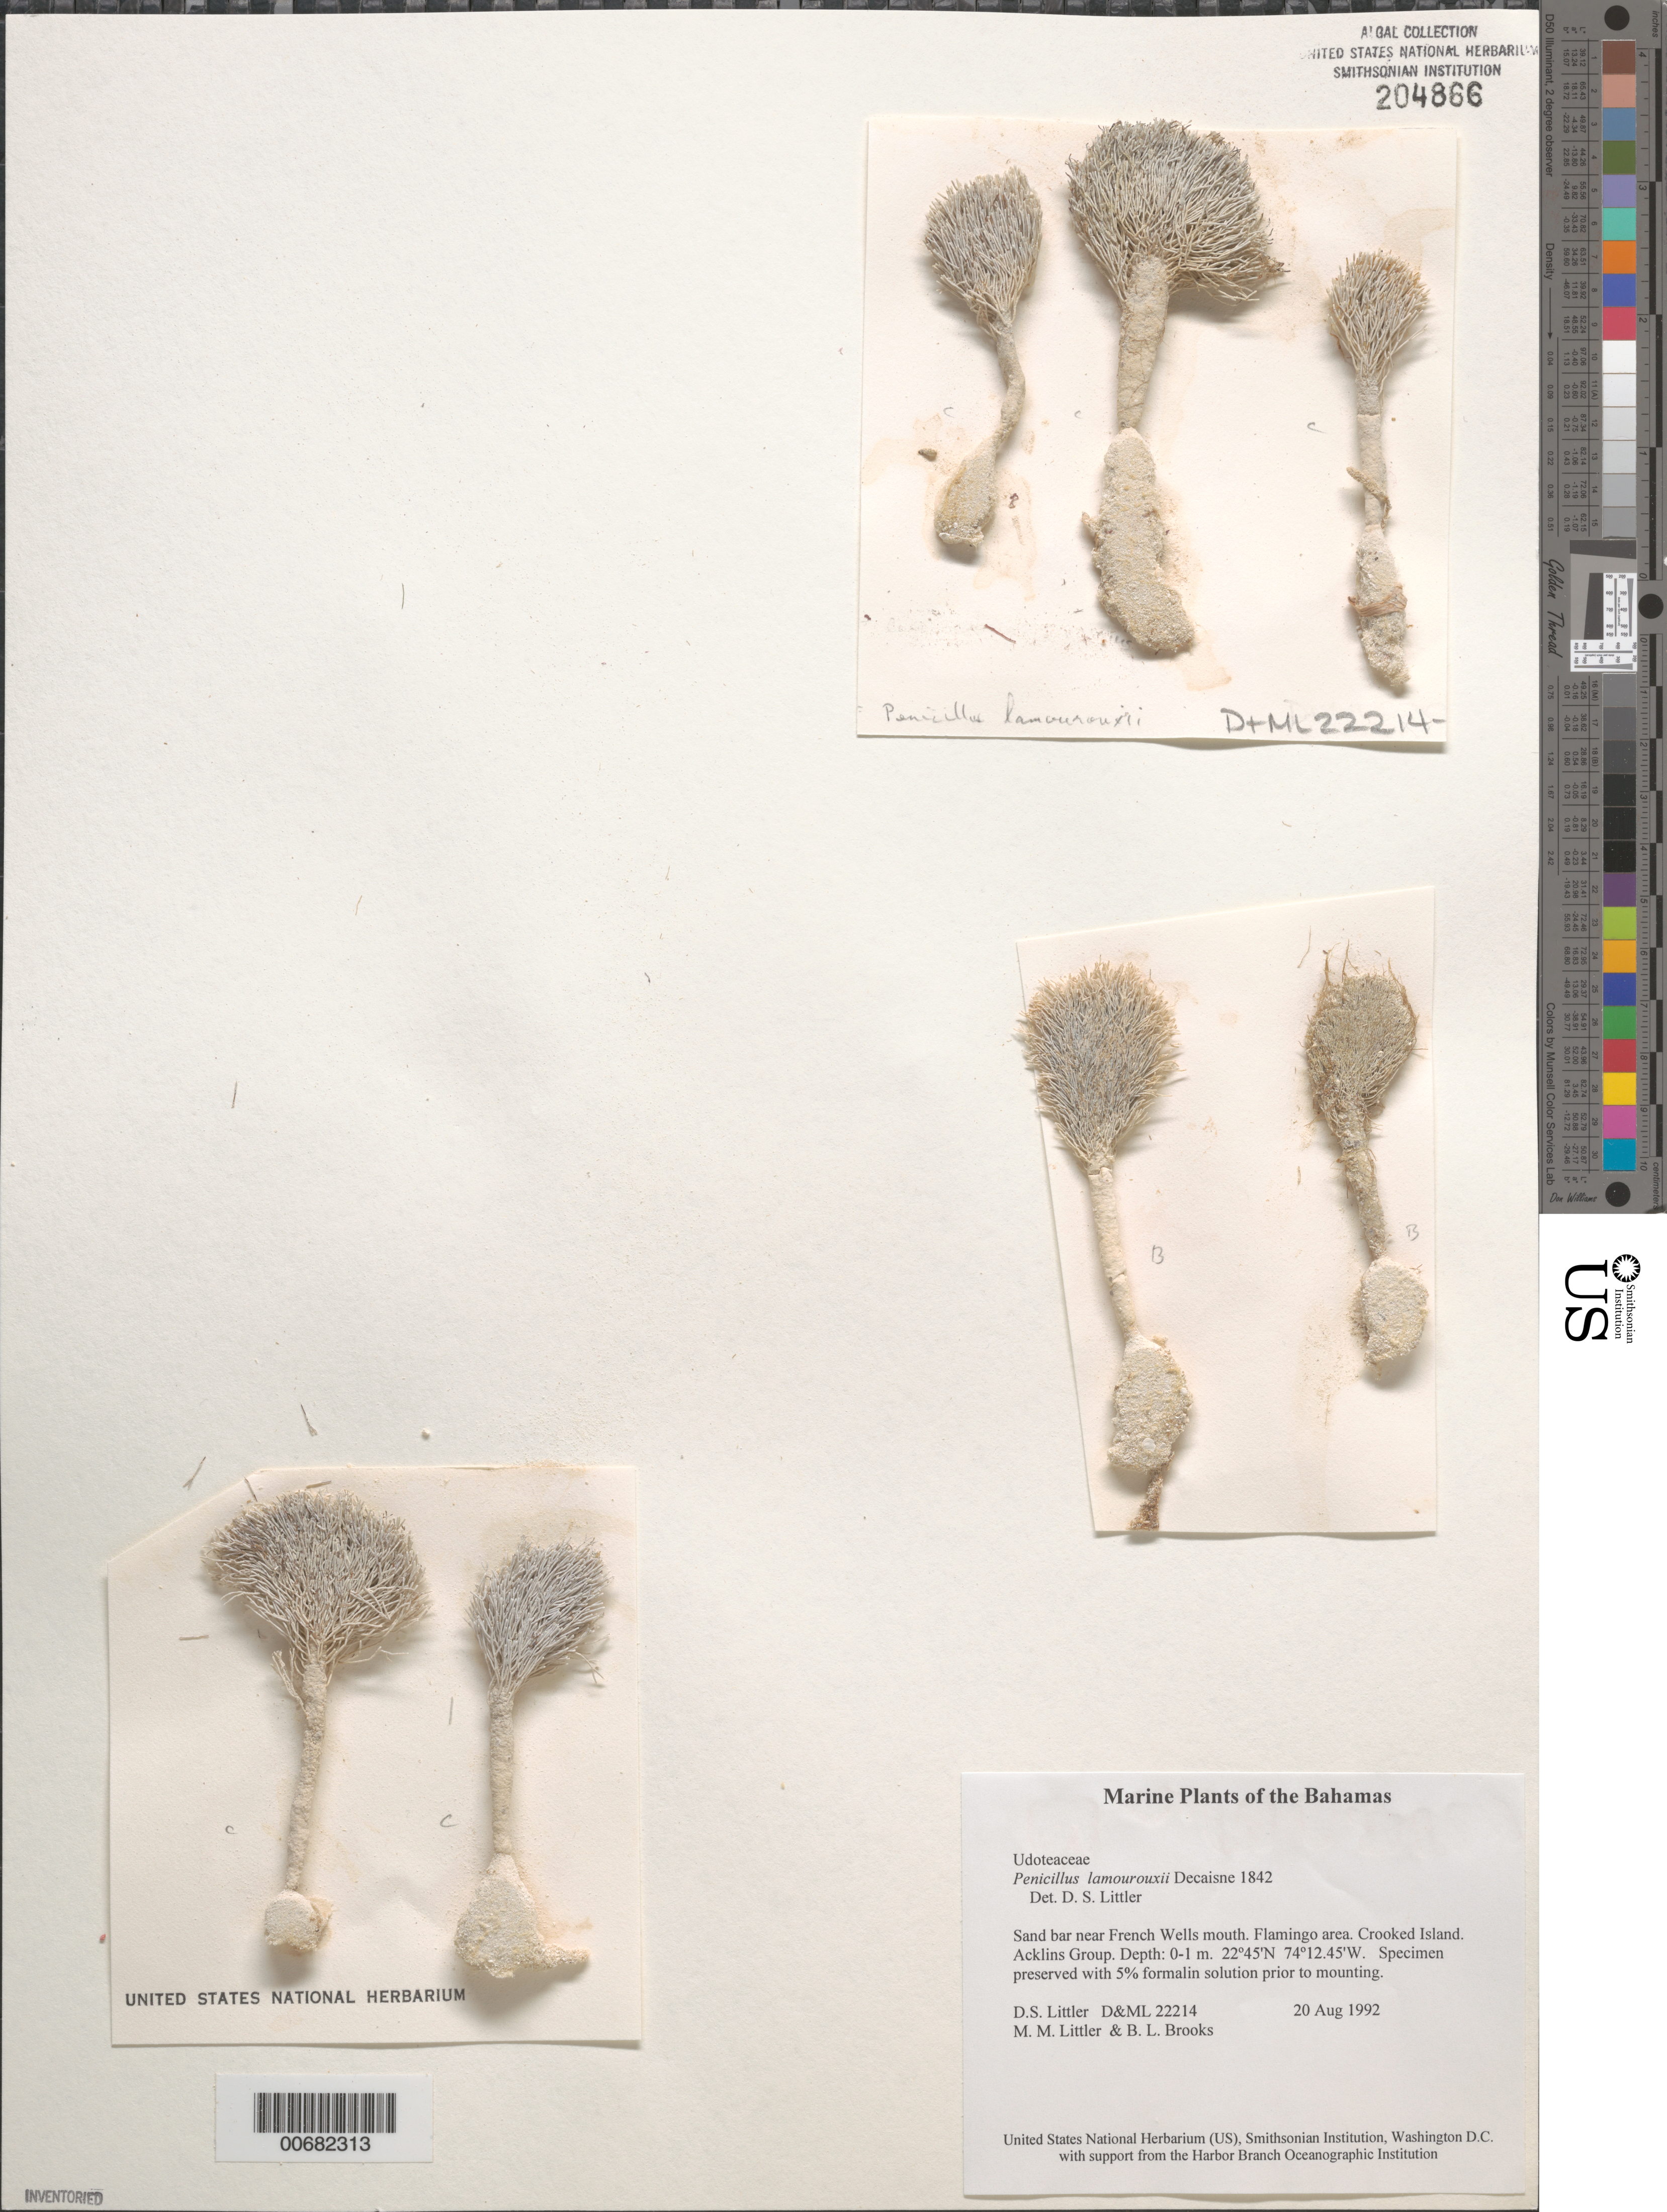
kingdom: Plantae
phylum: Chlorophyta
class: Ulvophyceae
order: Bryopsidales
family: Udoteaceae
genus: Penicillus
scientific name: Penicillus lamourouxii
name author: Decne.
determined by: Littler, D. S.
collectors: D. S. Littler, M. M. Littler & B. Brooks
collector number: D&ML 22214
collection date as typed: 20 Aug 1992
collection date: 1992-08-20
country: Bahamas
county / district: Crooked Island District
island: Crooked Island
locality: Sand bar near French Wells mouth, Flamingo area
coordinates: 22 45' N, 74 12.45' W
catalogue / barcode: US 204866